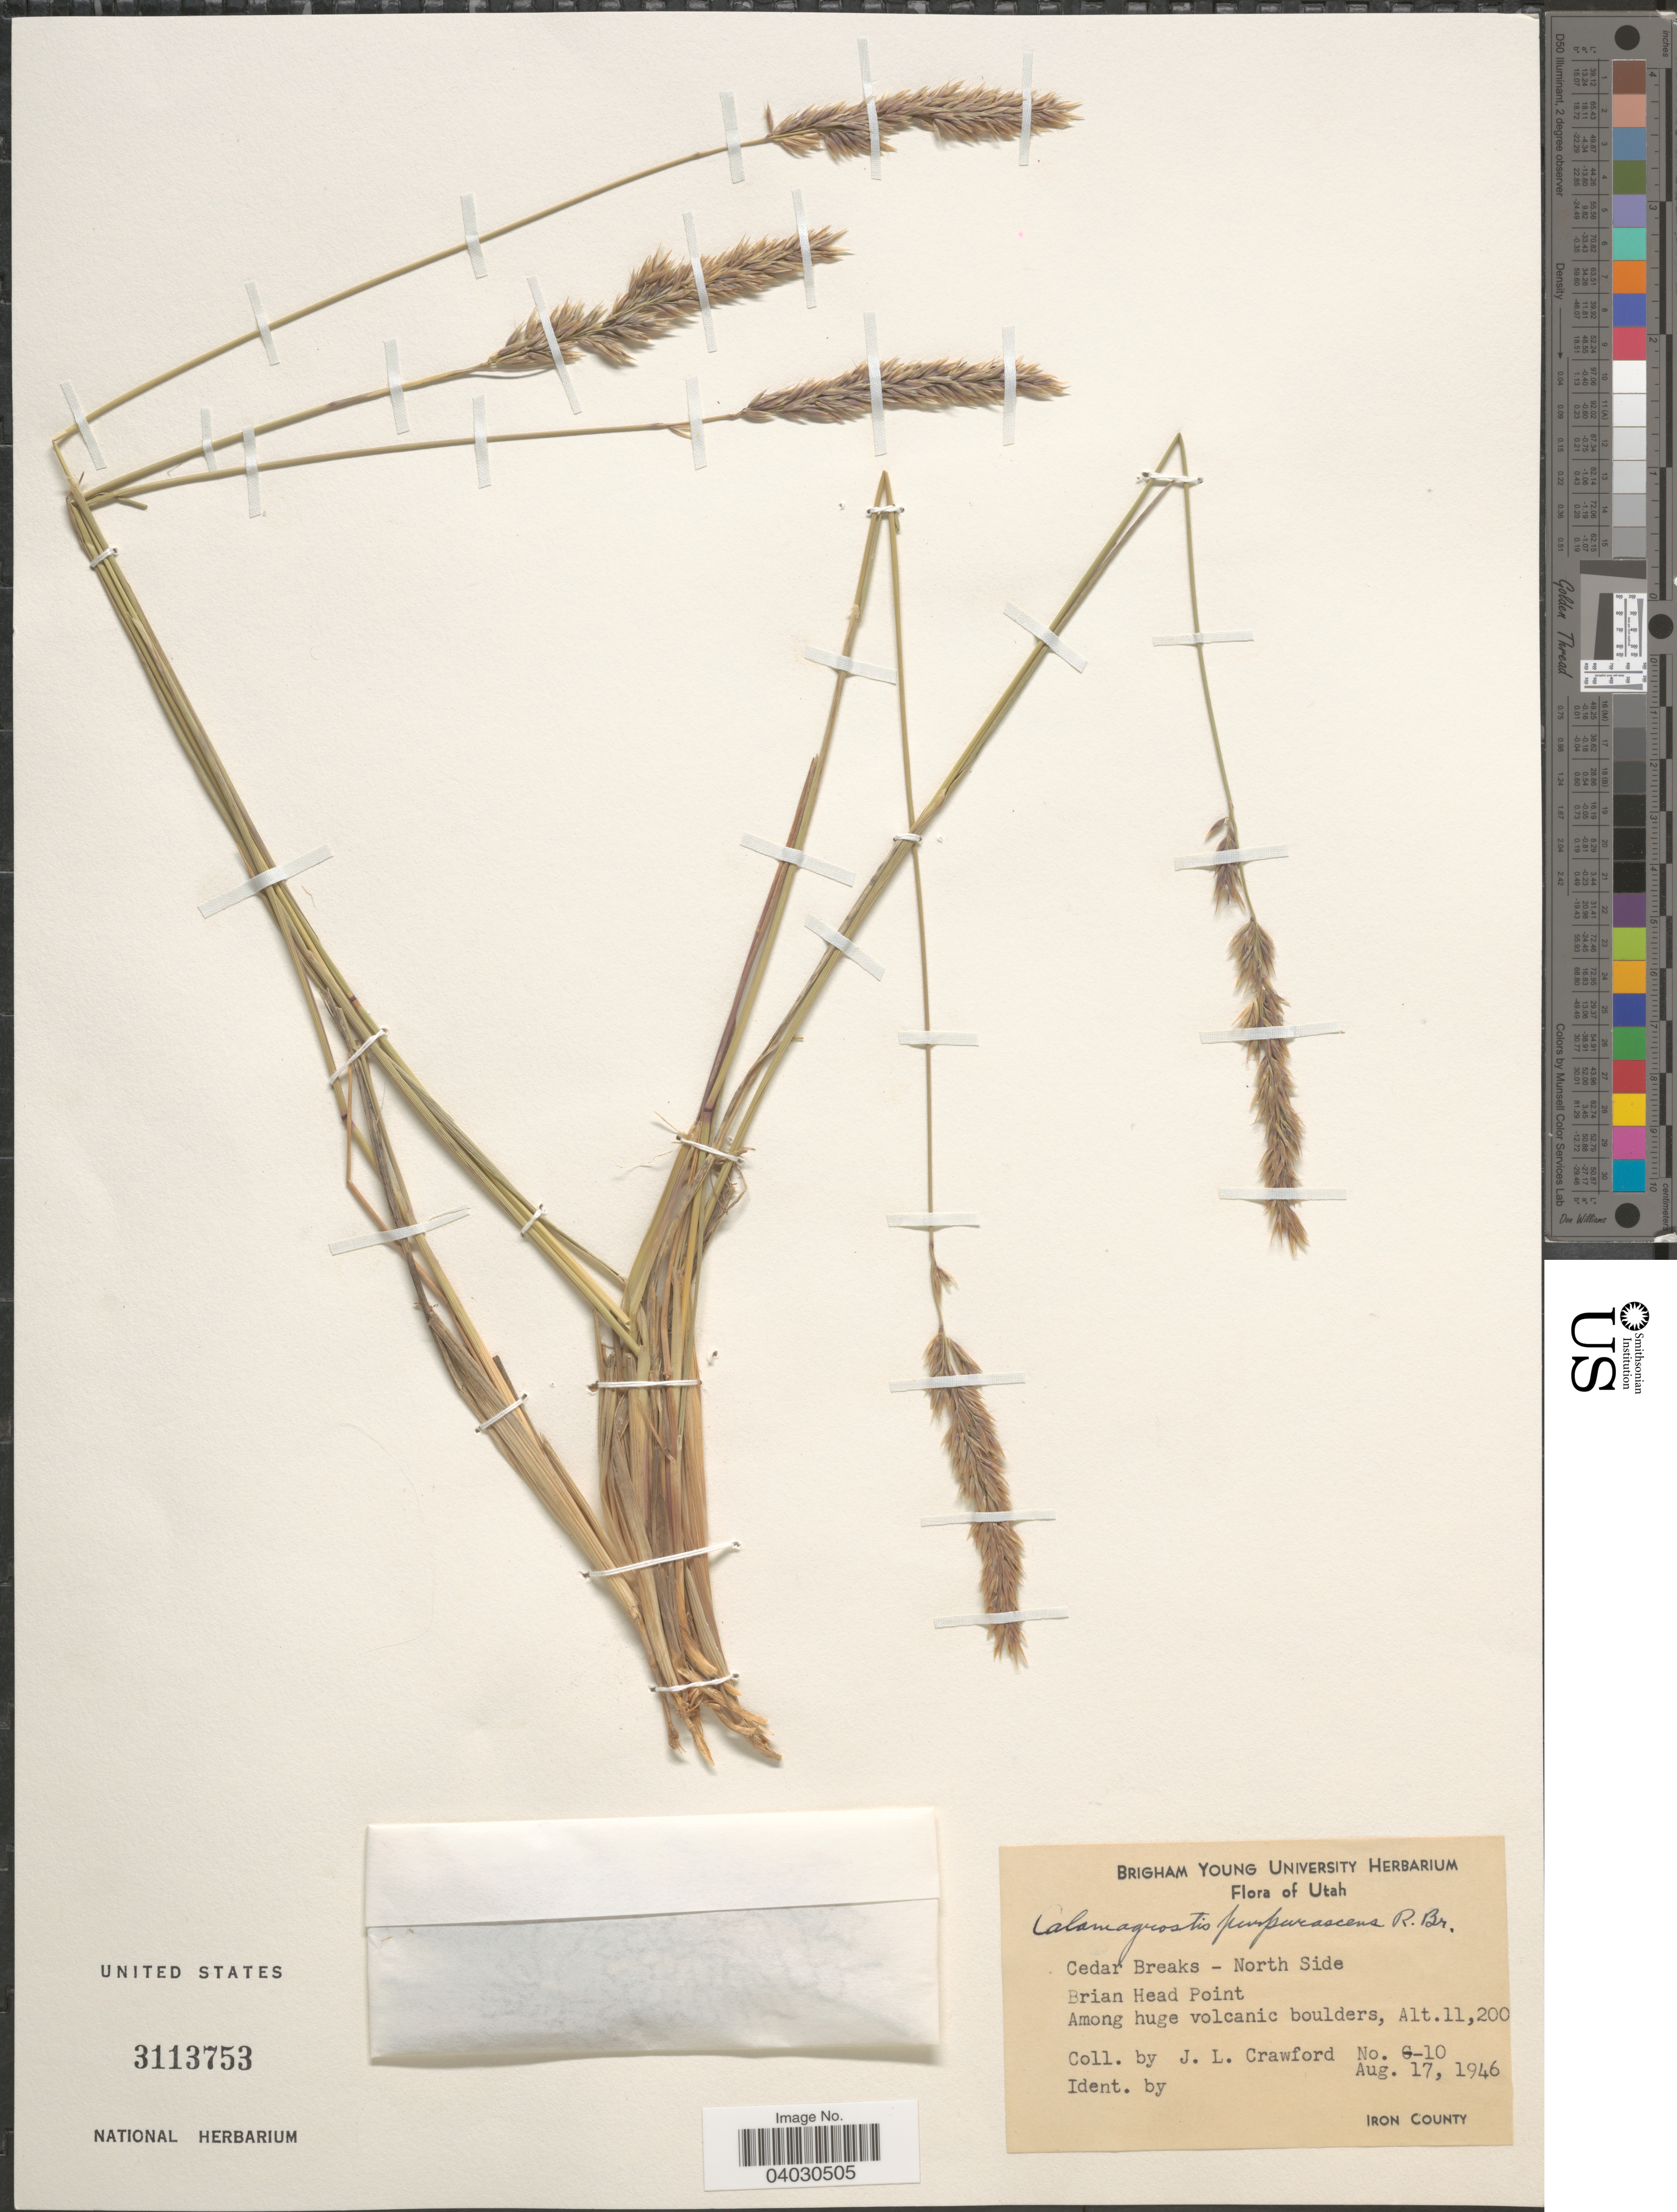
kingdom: Plantae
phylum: Tracheophyta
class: Liliopsida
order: Poales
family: Poaceae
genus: Calamagrostis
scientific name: Calamagrostis purpurascens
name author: R. Br.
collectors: J. Crawford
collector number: G-10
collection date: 1946-08-17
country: United States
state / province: Utah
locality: Cedar Breaks - North Side. Brian Head Point. Iron County.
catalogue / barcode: US 3113753